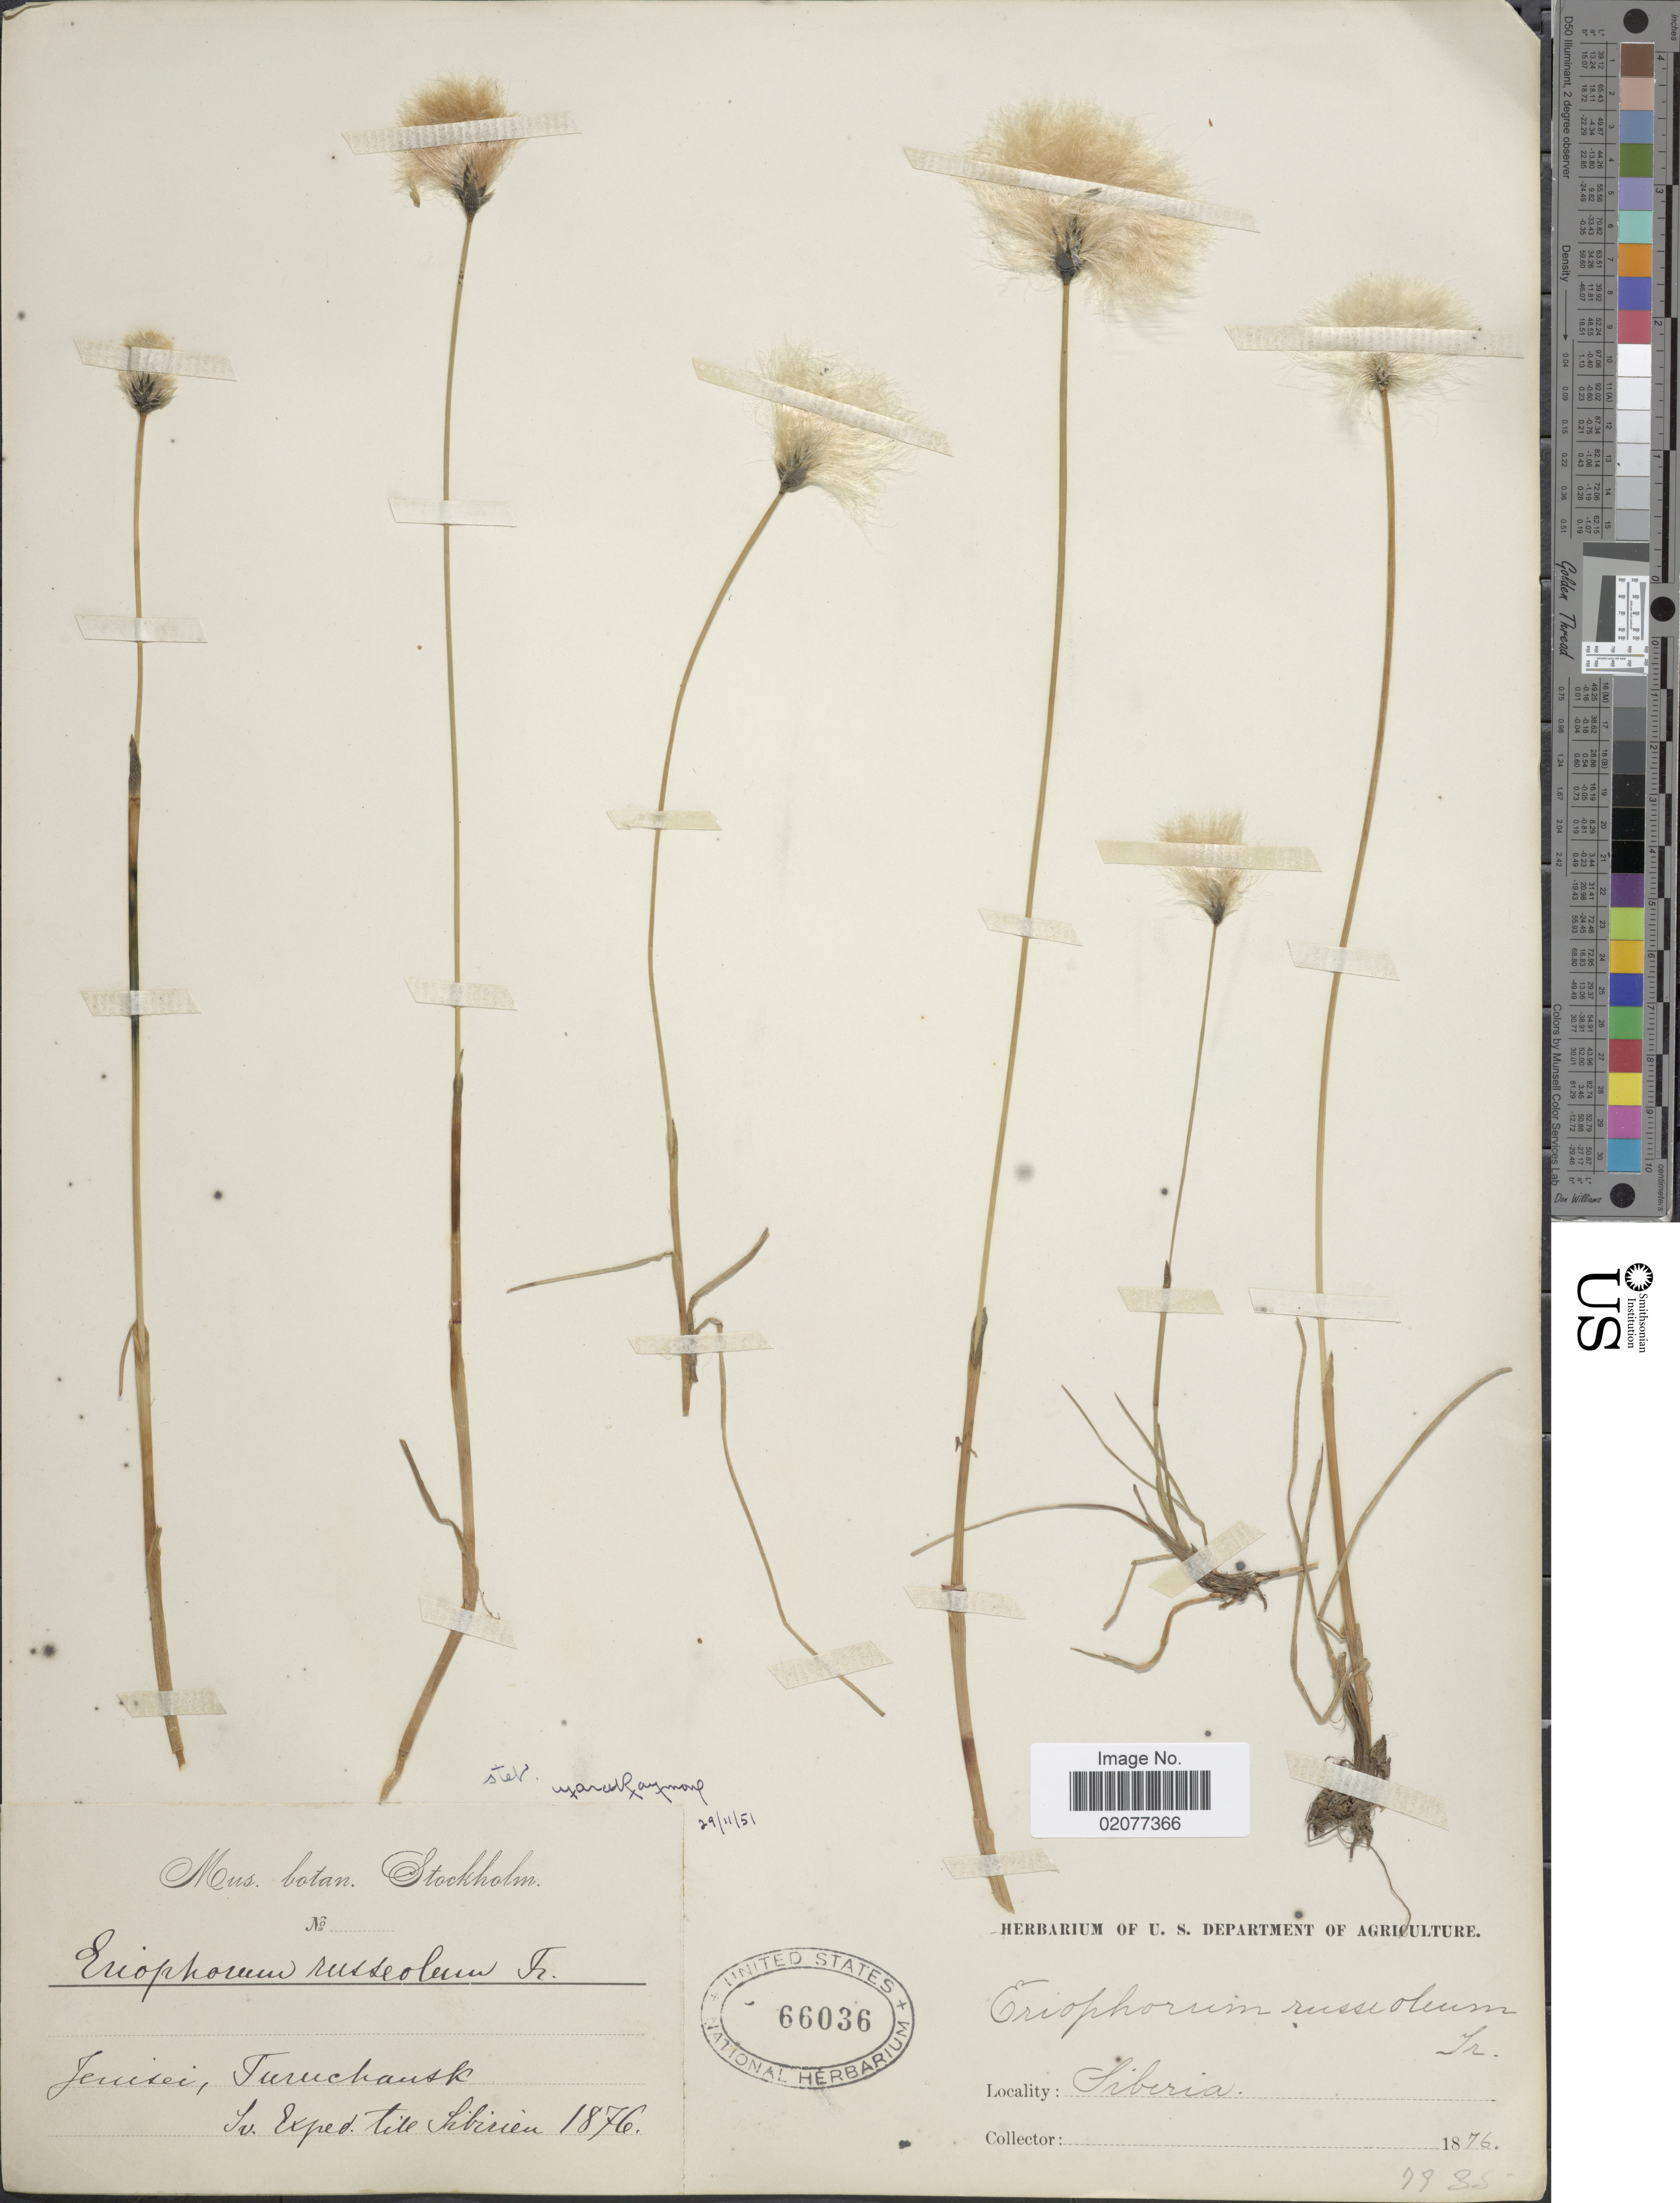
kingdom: Plantae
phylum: Tracheophyta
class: Liliopsida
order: Poales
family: Cyperaceae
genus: Eriophorum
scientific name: Eriophorum chamissonis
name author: C.A. Mey.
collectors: ex herb. Stockholm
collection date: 1876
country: Russian Federation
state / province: Krasnoyarsk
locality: Siberia, Jenisei (Yenisey), Turuchansk (Turukhansk).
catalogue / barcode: US 66036